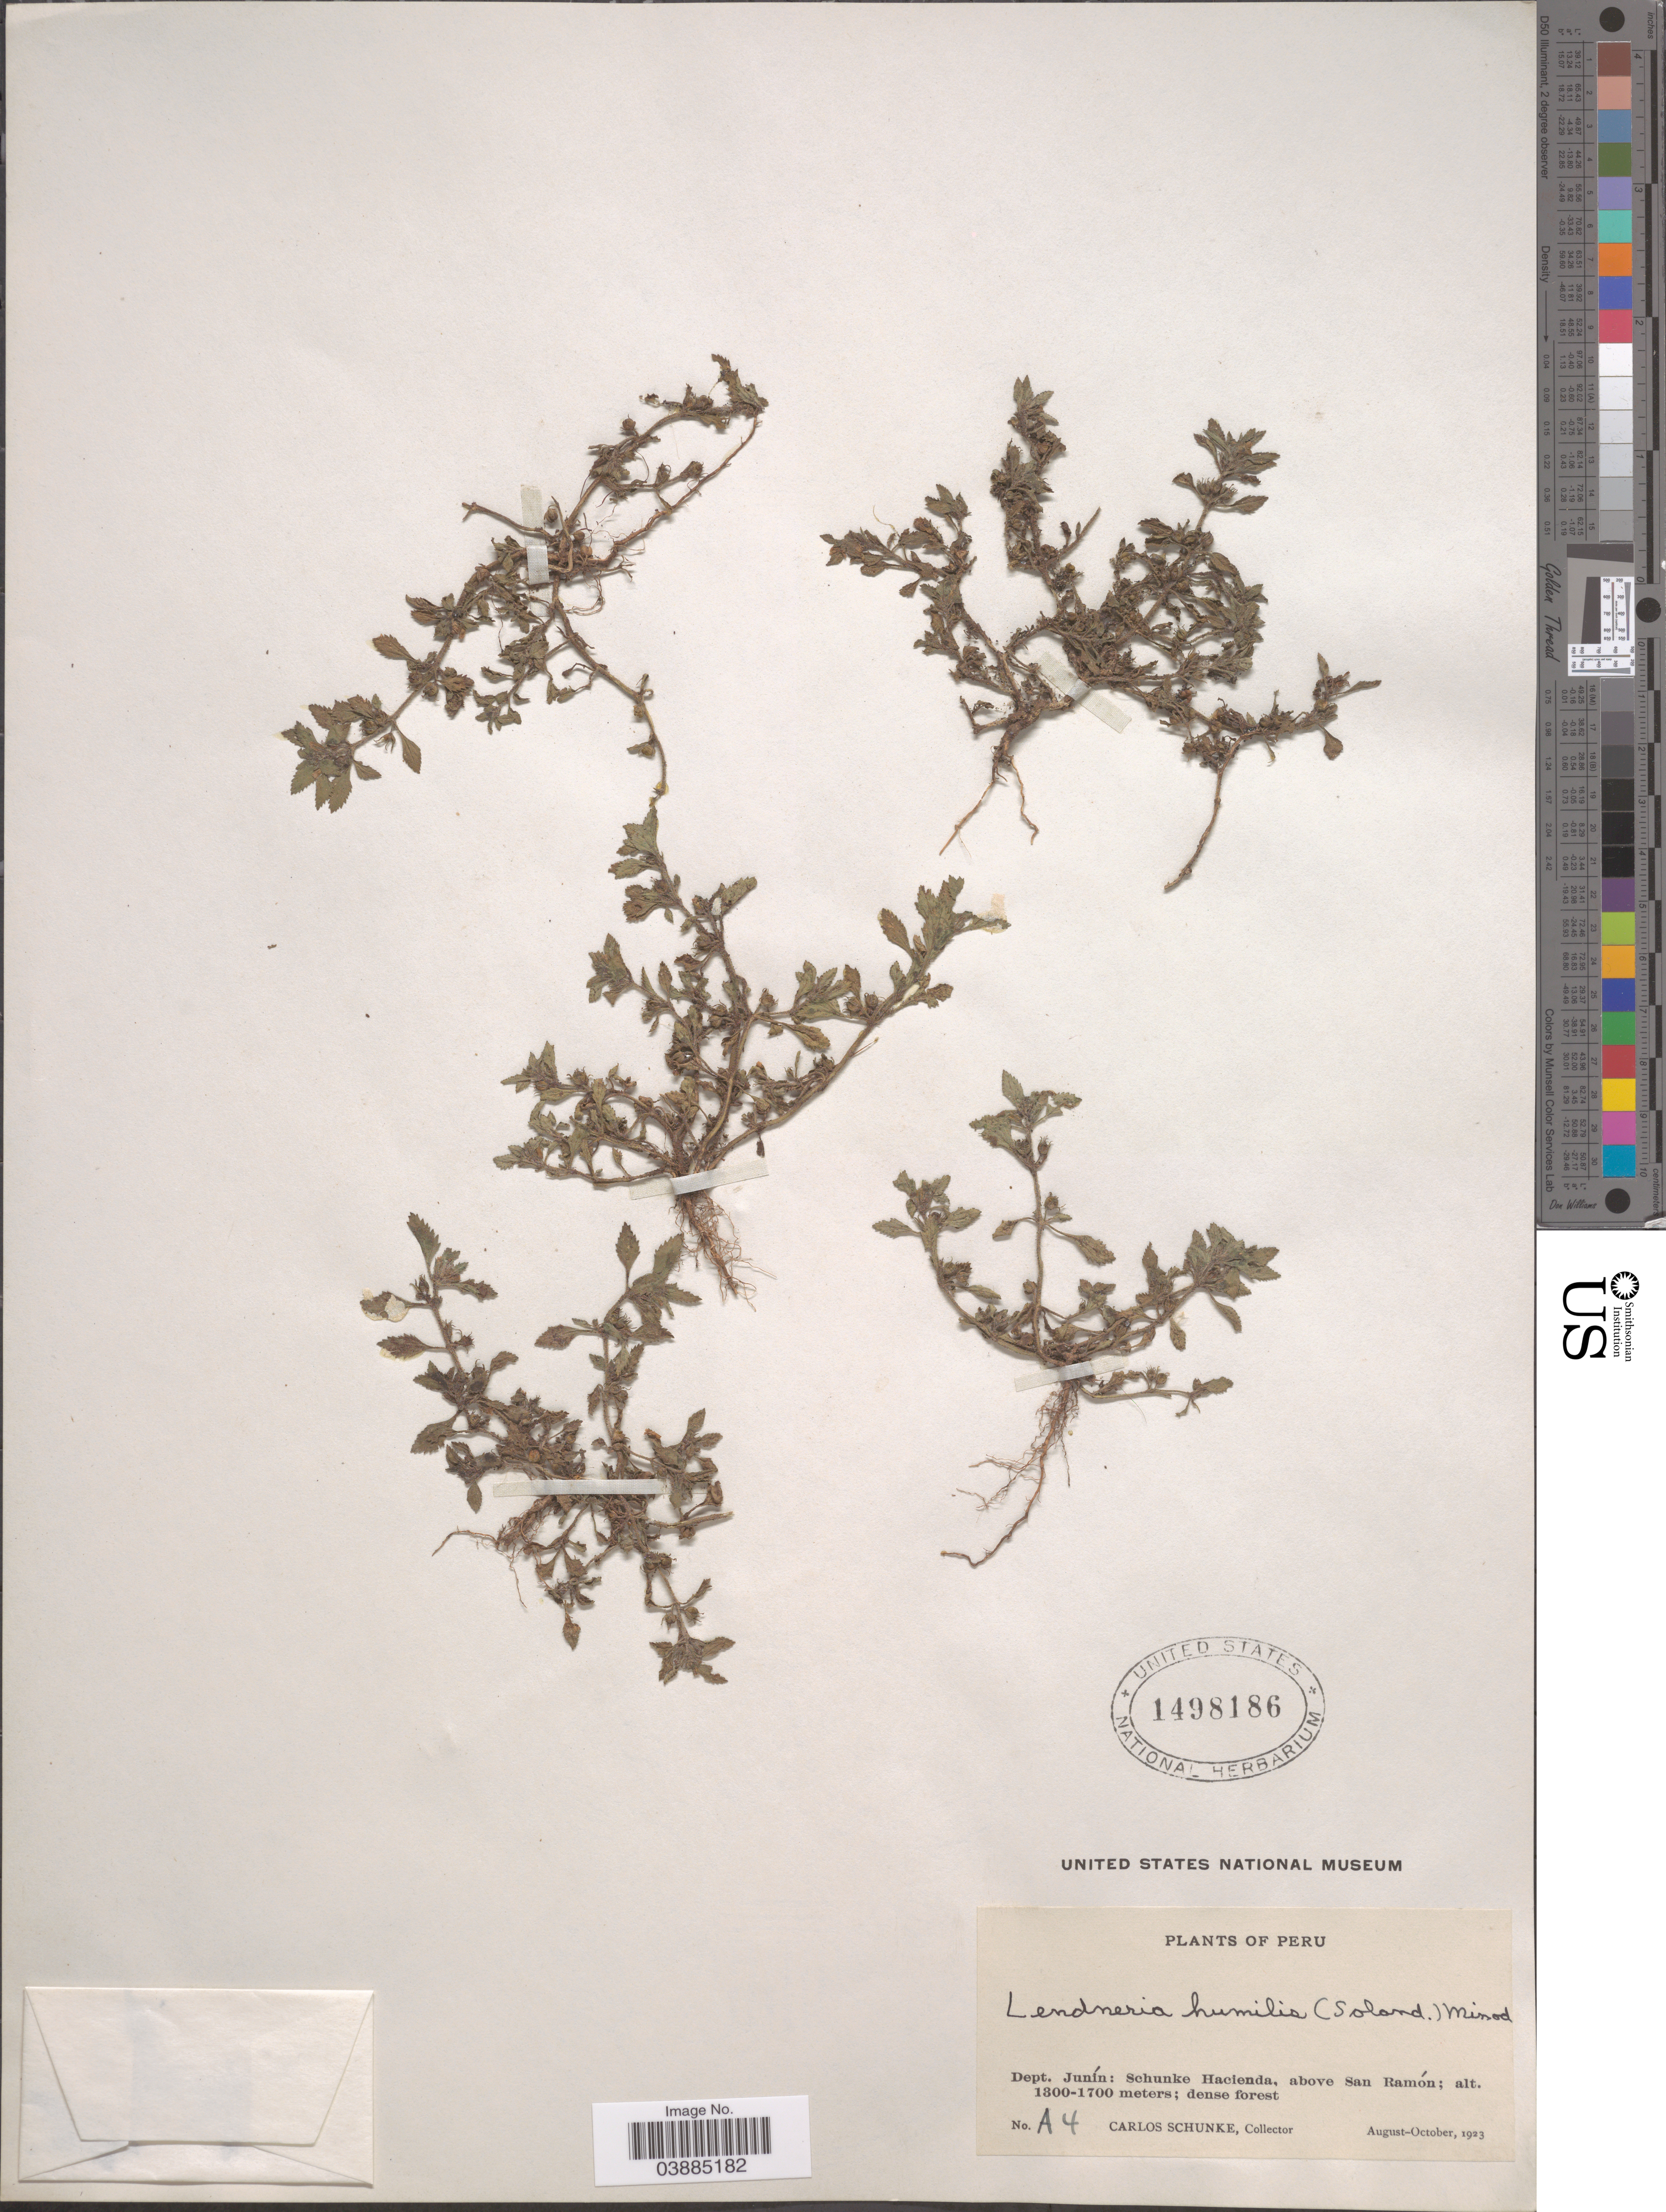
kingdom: Plantae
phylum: Tracheophyta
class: Magnoliopsida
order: Lamiales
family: Plantaginaceae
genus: Stemodia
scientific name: Stemodia verticillata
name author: (Mill.) Hassl.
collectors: C. Schunke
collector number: A 4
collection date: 1923-08/1923-10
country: Peru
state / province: Junín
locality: Dept. Junín: Schunke Hacienda, above San Ramón.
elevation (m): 1300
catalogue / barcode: US 1498186